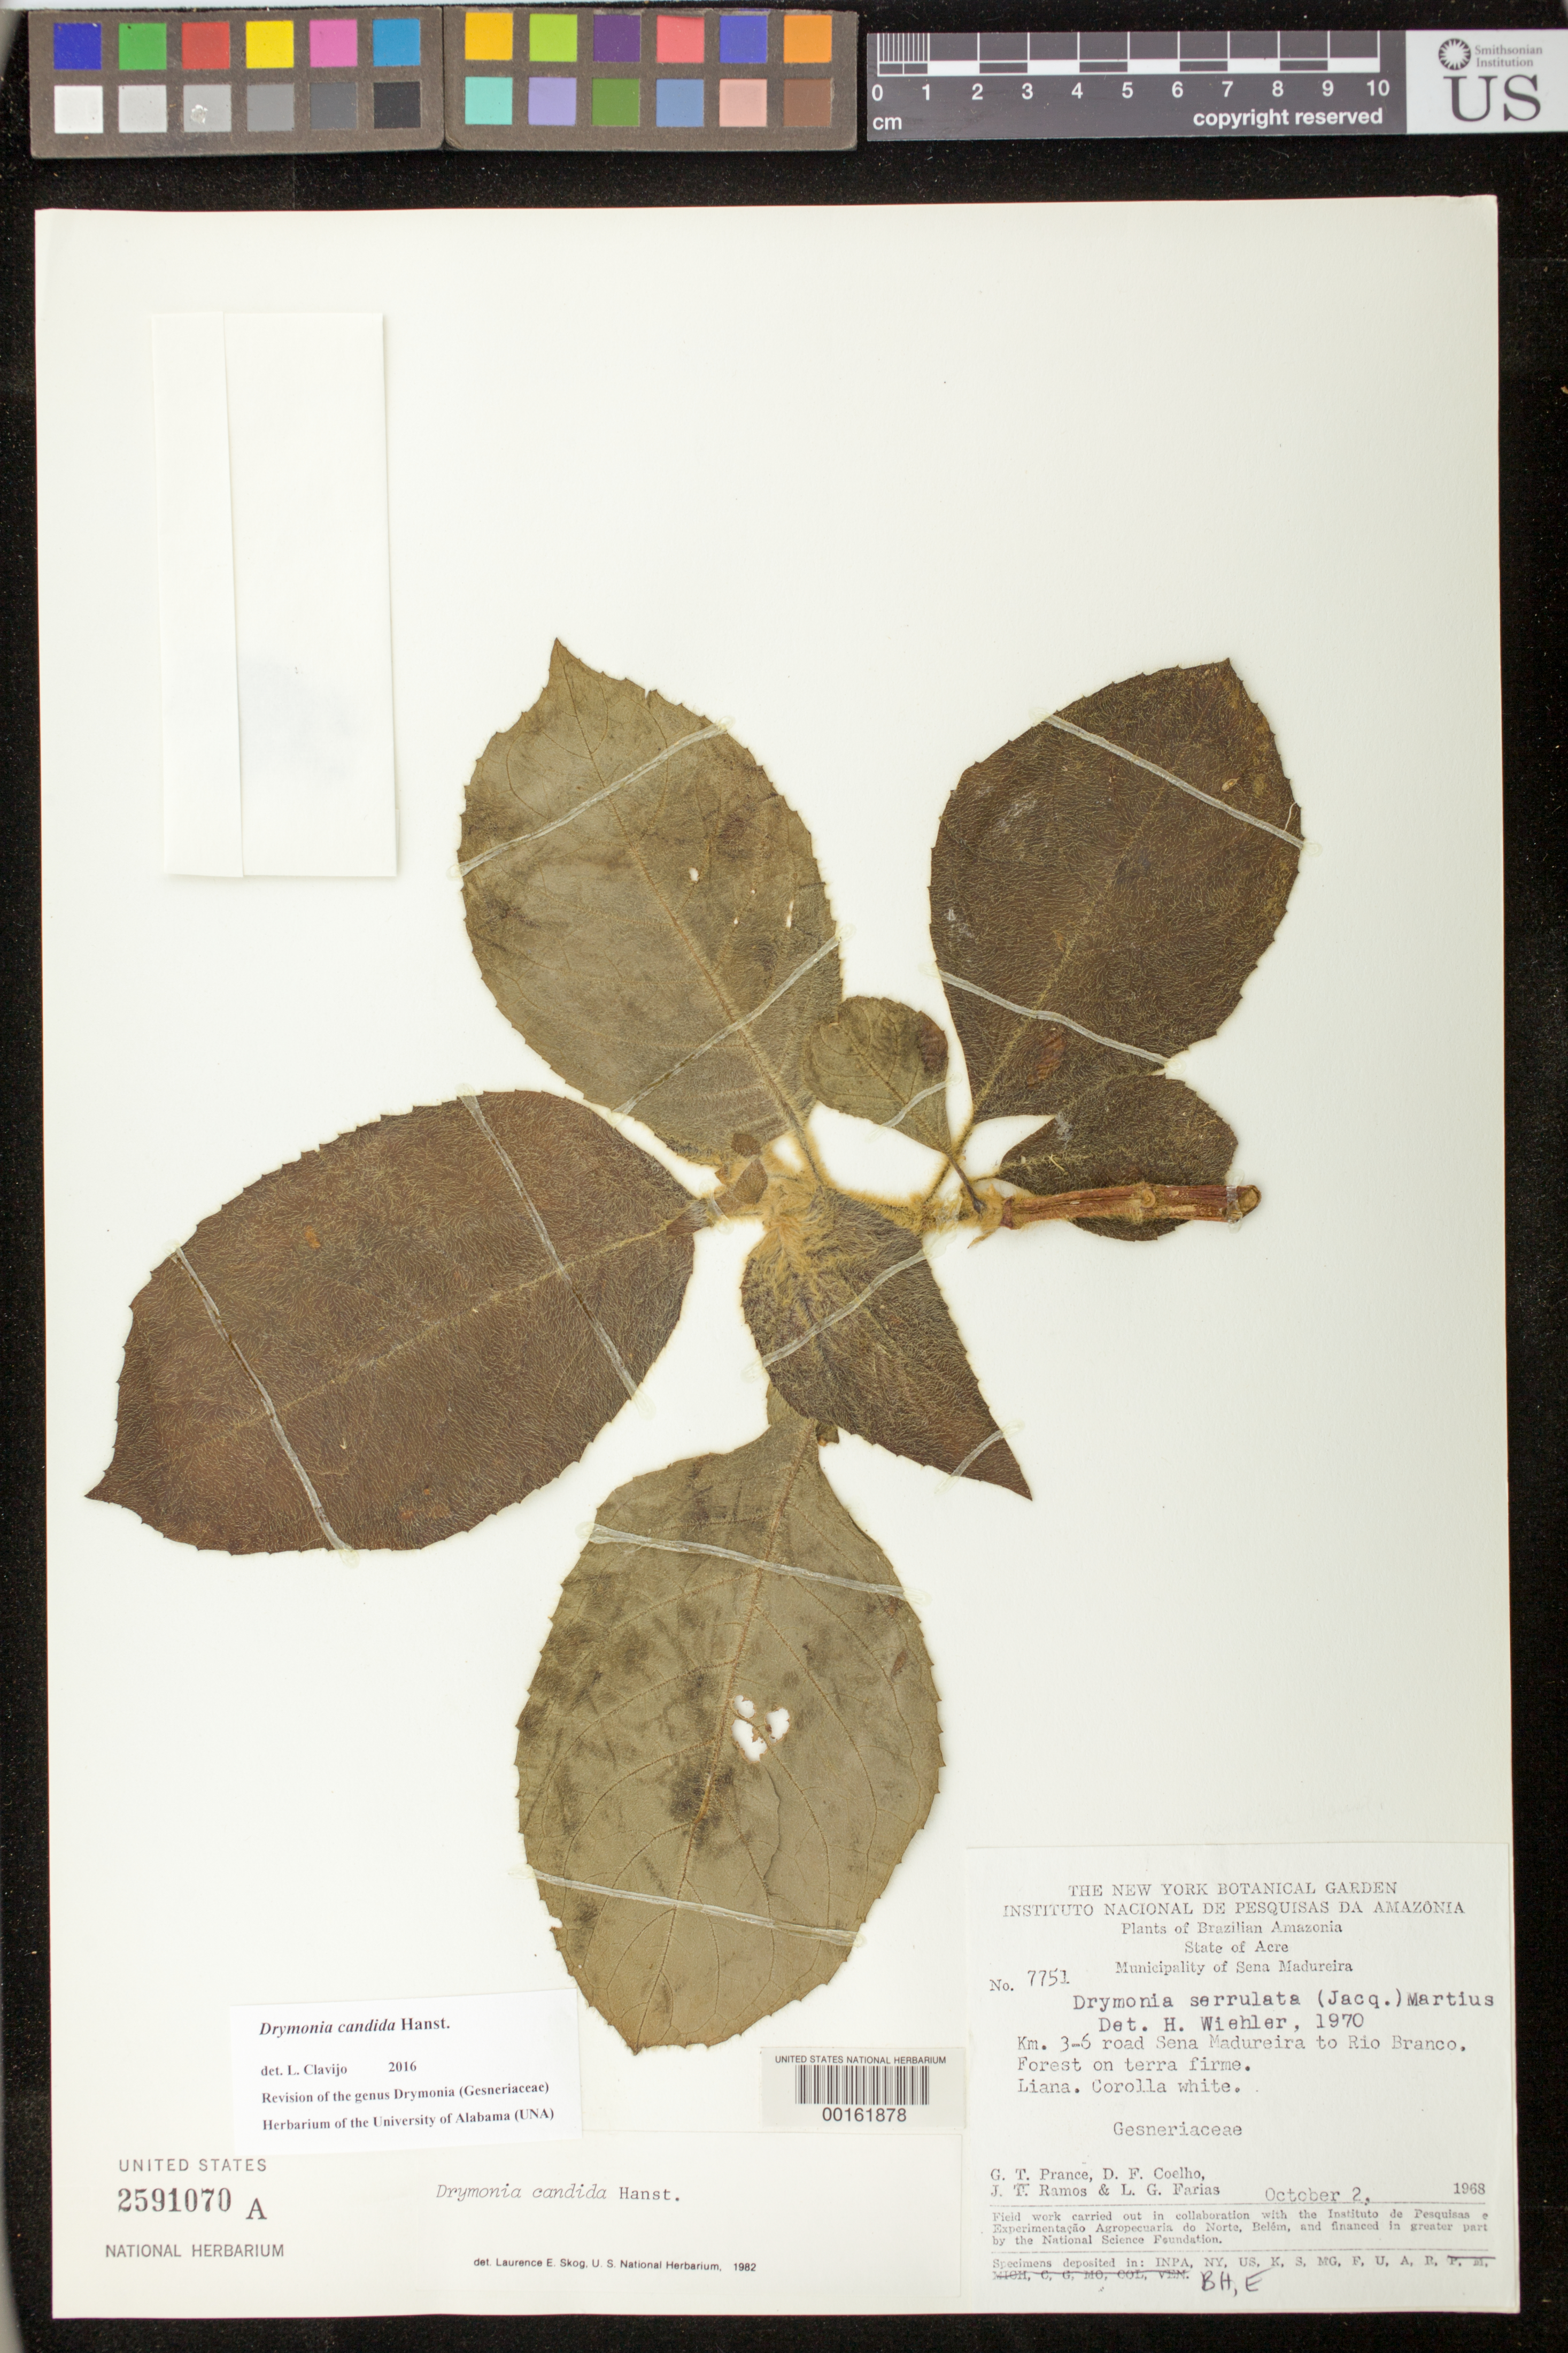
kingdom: Plantae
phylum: Tracheophyta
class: Magnoliopsida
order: Lamiales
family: Gesneriaceae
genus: Drymonia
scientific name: Drymonia candida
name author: Hanst.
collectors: G. T. Prance, D. F. Coêlho, L. G. Farias & J. F. Ramos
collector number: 7751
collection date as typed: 02 Oct 1968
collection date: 1968-10-02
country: Brazil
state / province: Acre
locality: Municipality of Sena Madureira, km 3-6 road Sena Madureira to Rio Branco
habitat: Forest on terra firme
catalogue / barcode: US 2591070A